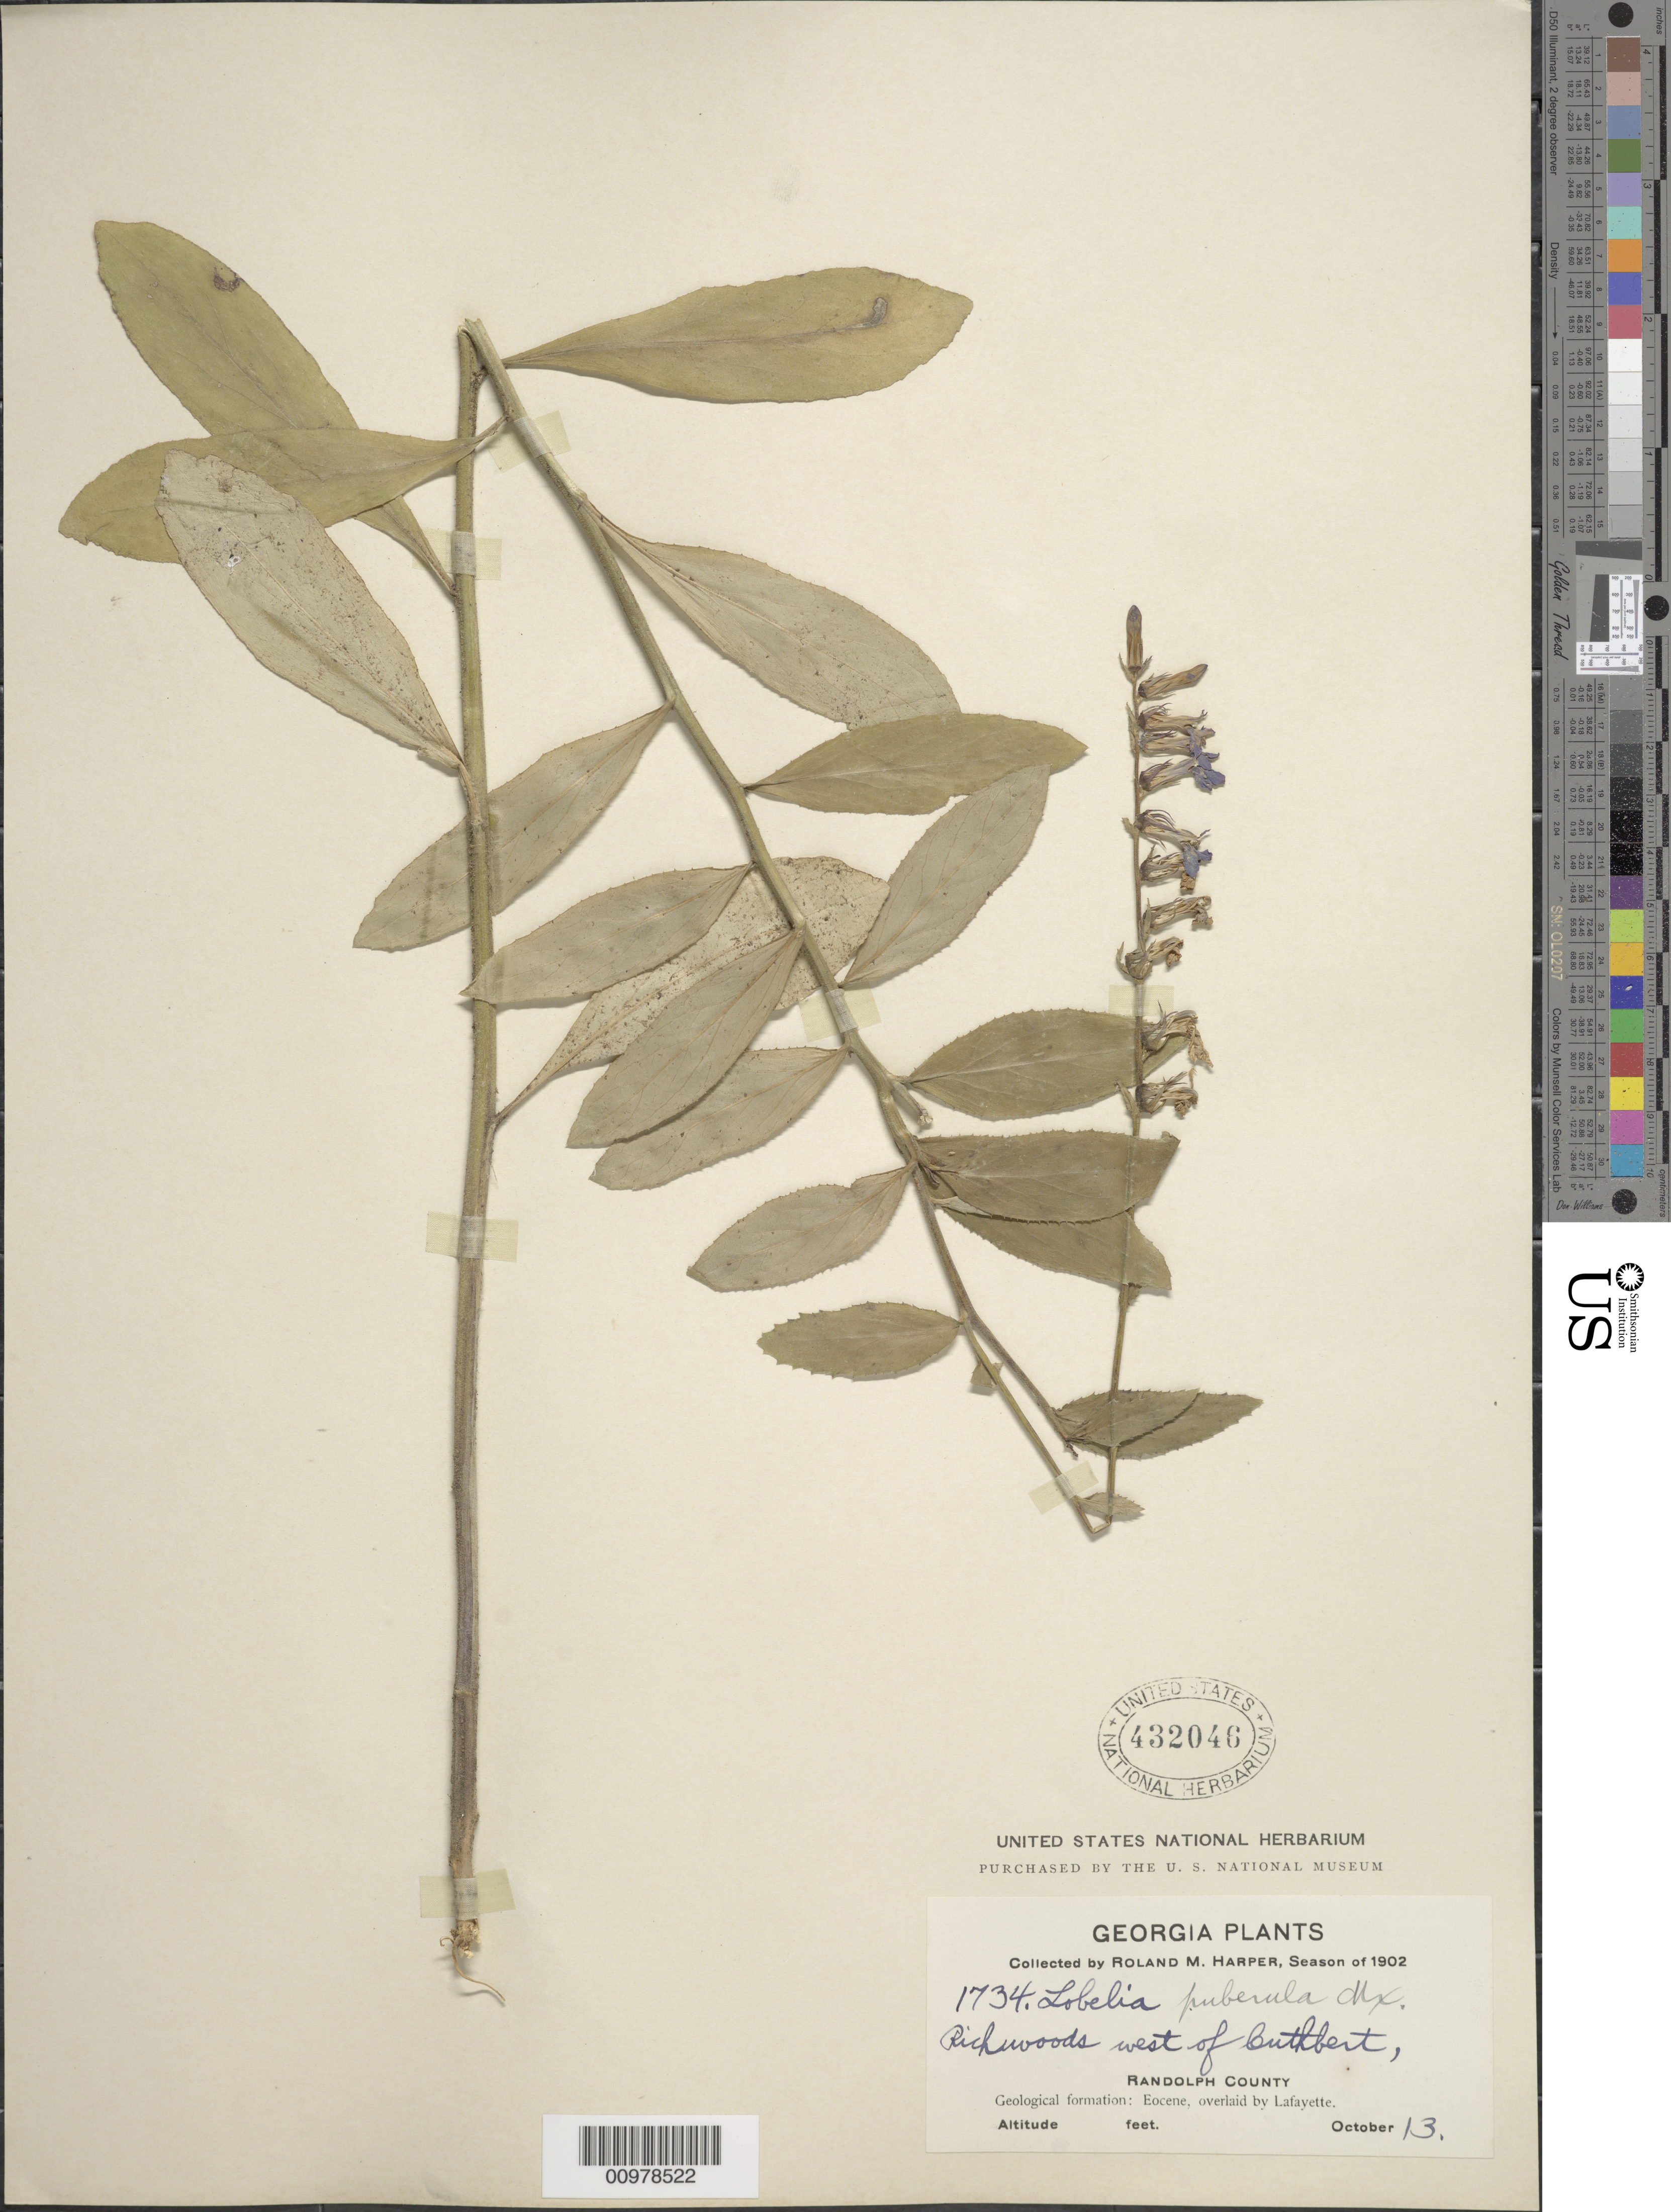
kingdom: Plantae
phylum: Tracheophyta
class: Magnoliopsida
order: Asterales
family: Campanulaceae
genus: Lobelia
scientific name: Lobelia puberula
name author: Michx.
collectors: R. M. Harper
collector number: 1734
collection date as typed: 13 Oct 1902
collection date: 1902-10-13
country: United States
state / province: Georgia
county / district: Randolph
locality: west of Cuthbert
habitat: Rich woods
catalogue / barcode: US 432046